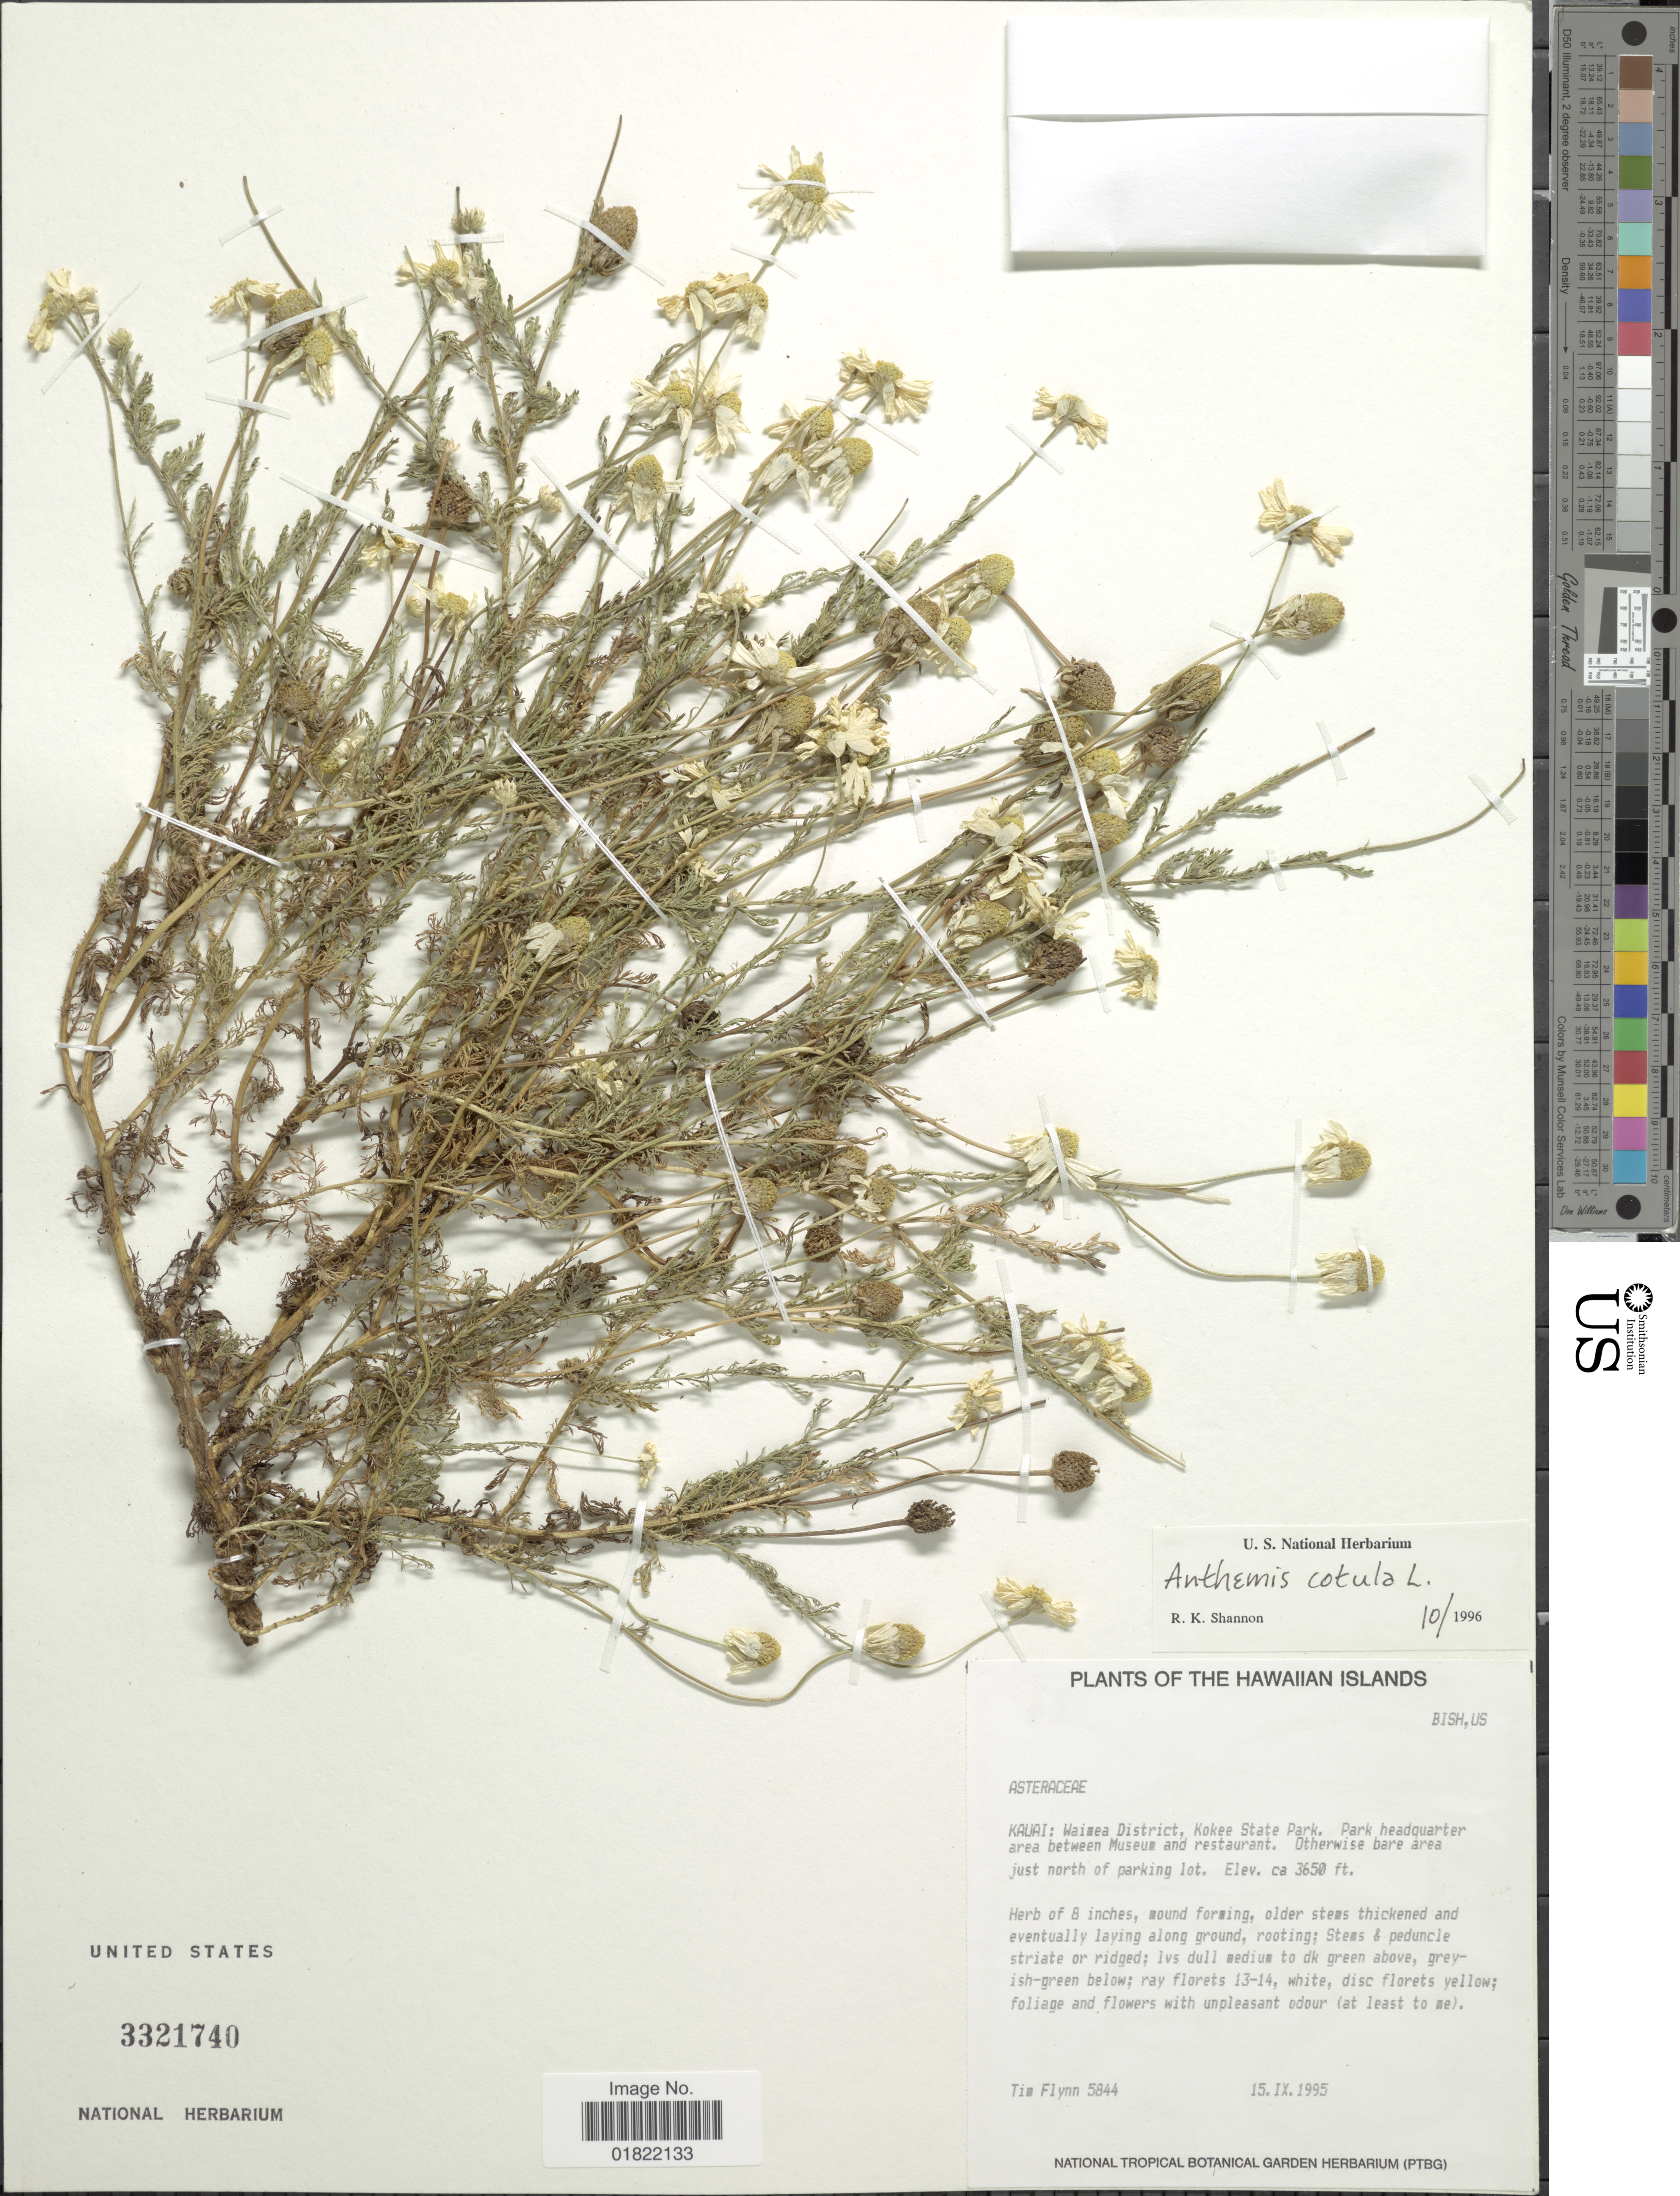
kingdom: Plantae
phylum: Tracheophyta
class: Magnoliopsida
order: Asterales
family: Asteraceae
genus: Anthemis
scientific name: Anthemis cotula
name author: L.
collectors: T. Flynn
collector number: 5844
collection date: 1995-09-15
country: United States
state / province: Hawaii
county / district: Kauai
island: Kaua'i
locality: Waimea District, Kokee State Park. Park headquarter area between Museum and restaurant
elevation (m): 1113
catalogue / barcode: US 3321740